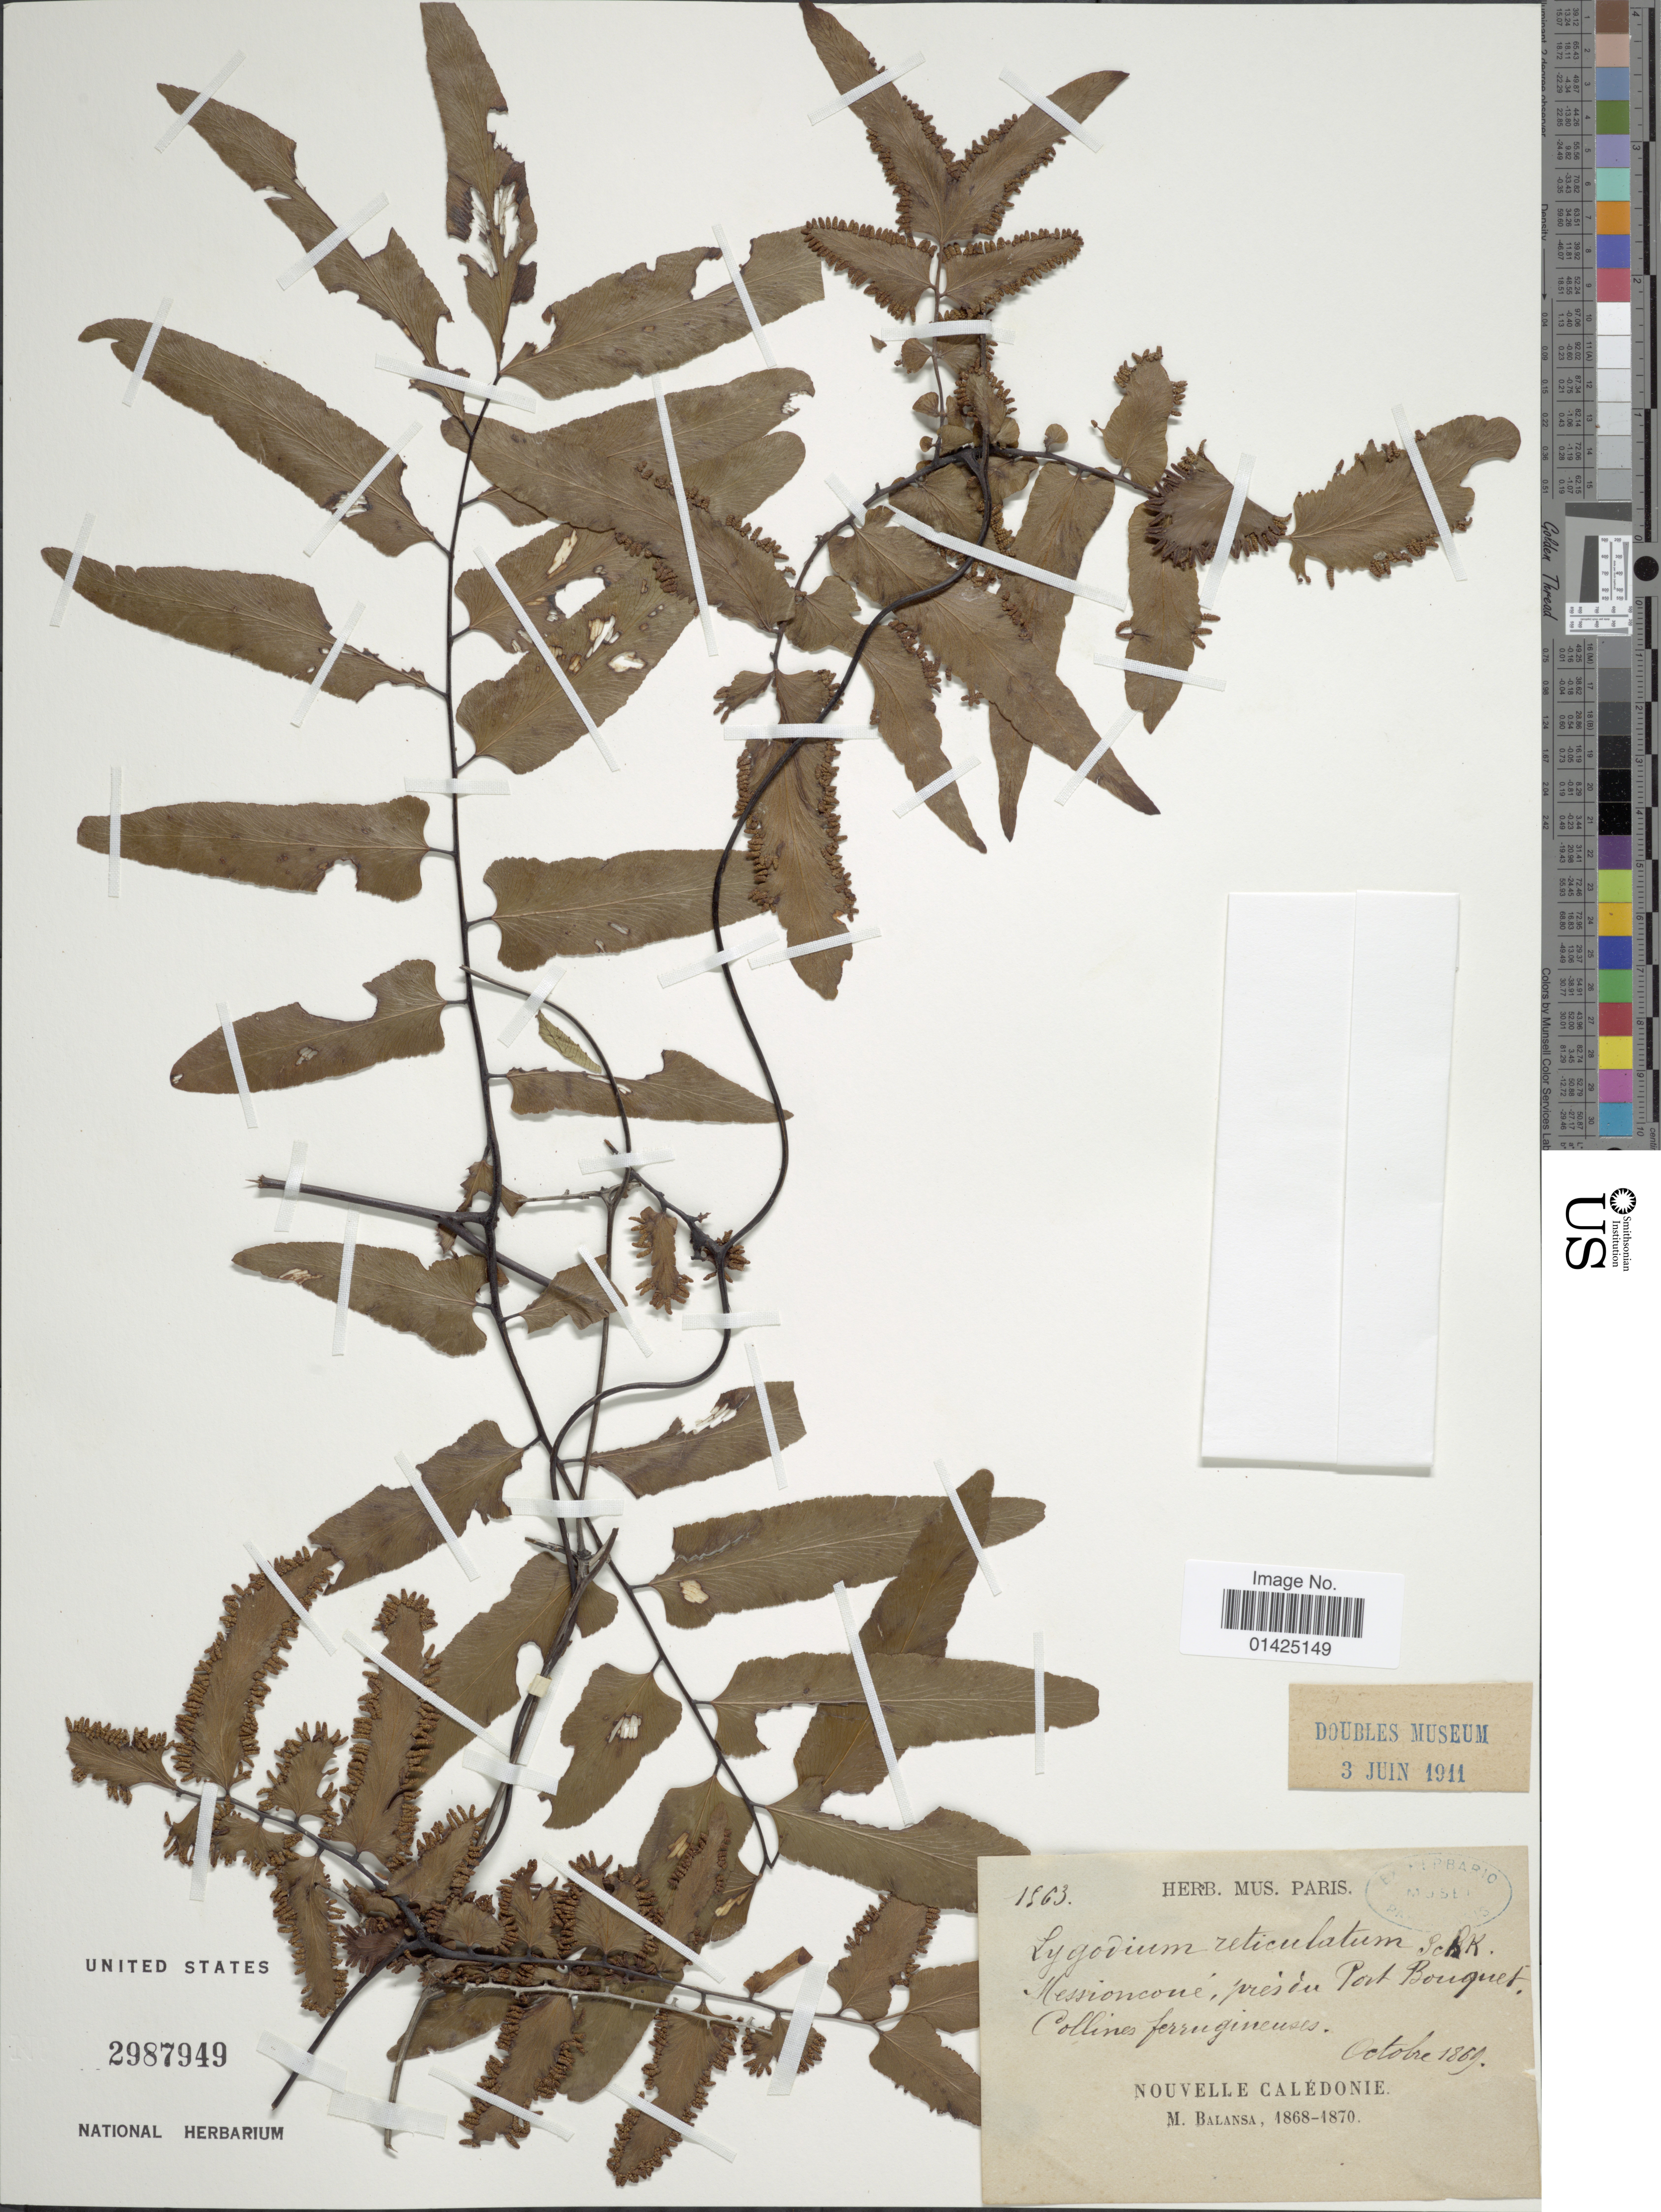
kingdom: Plantae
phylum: Tracheophyta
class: Polypodiopsida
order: Schizaeales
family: Lygodiaceae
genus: Lygodium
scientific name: Lygodium reticulatum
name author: Schkuhr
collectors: B. Balansa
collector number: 1563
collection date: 1869-10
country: New Caledonia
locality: Messioncone, presdu, port bouquet, collines ferrugineuses, Nouvelle Calëdonie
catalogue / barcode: US 2987949